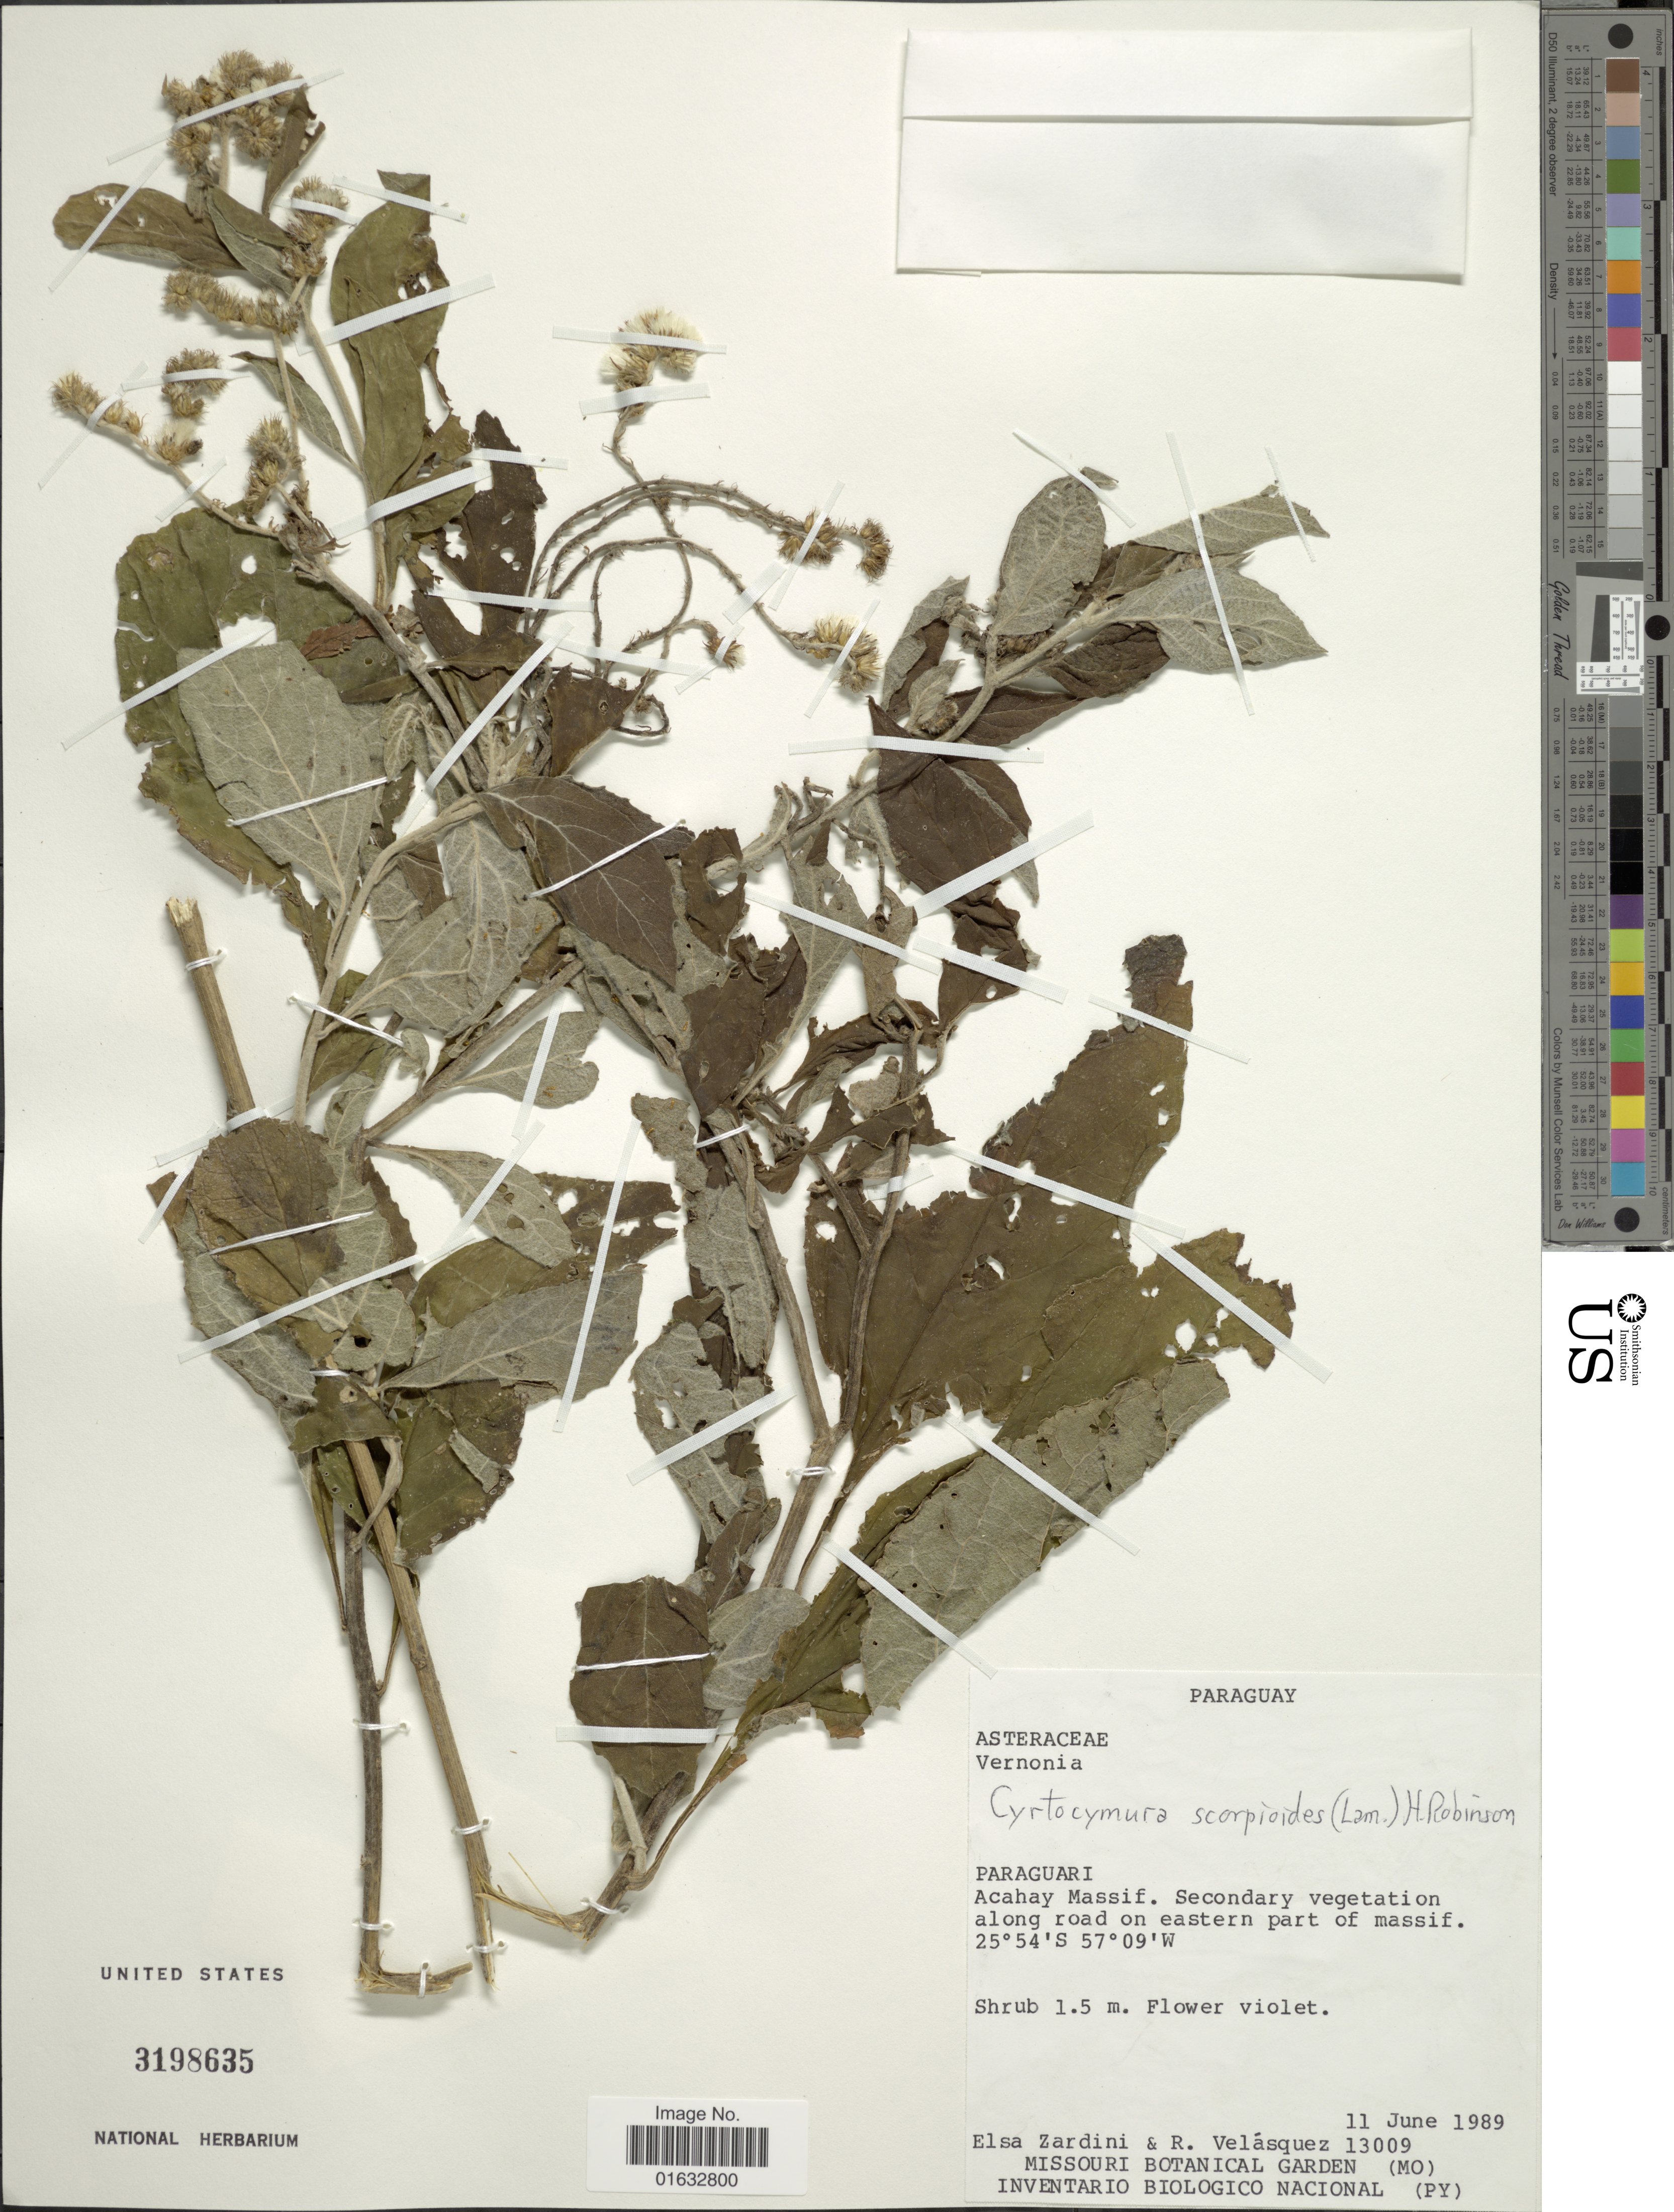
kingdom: Plantae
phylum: Tracheophyta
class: Magnoliopsida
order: Asterales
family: Asteraceae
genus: Cyrtocymura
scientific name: Cyrtocymura scorpioides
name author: (Lam.) H. Rob.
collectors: E. M. Zardini & R. Velasquez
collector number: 13009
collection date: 1989-06-11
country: Paraguay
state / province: Paraguari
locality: Acahay Massif. Secondary vegetation along road on eastern part of massif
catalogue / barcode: US 3198635